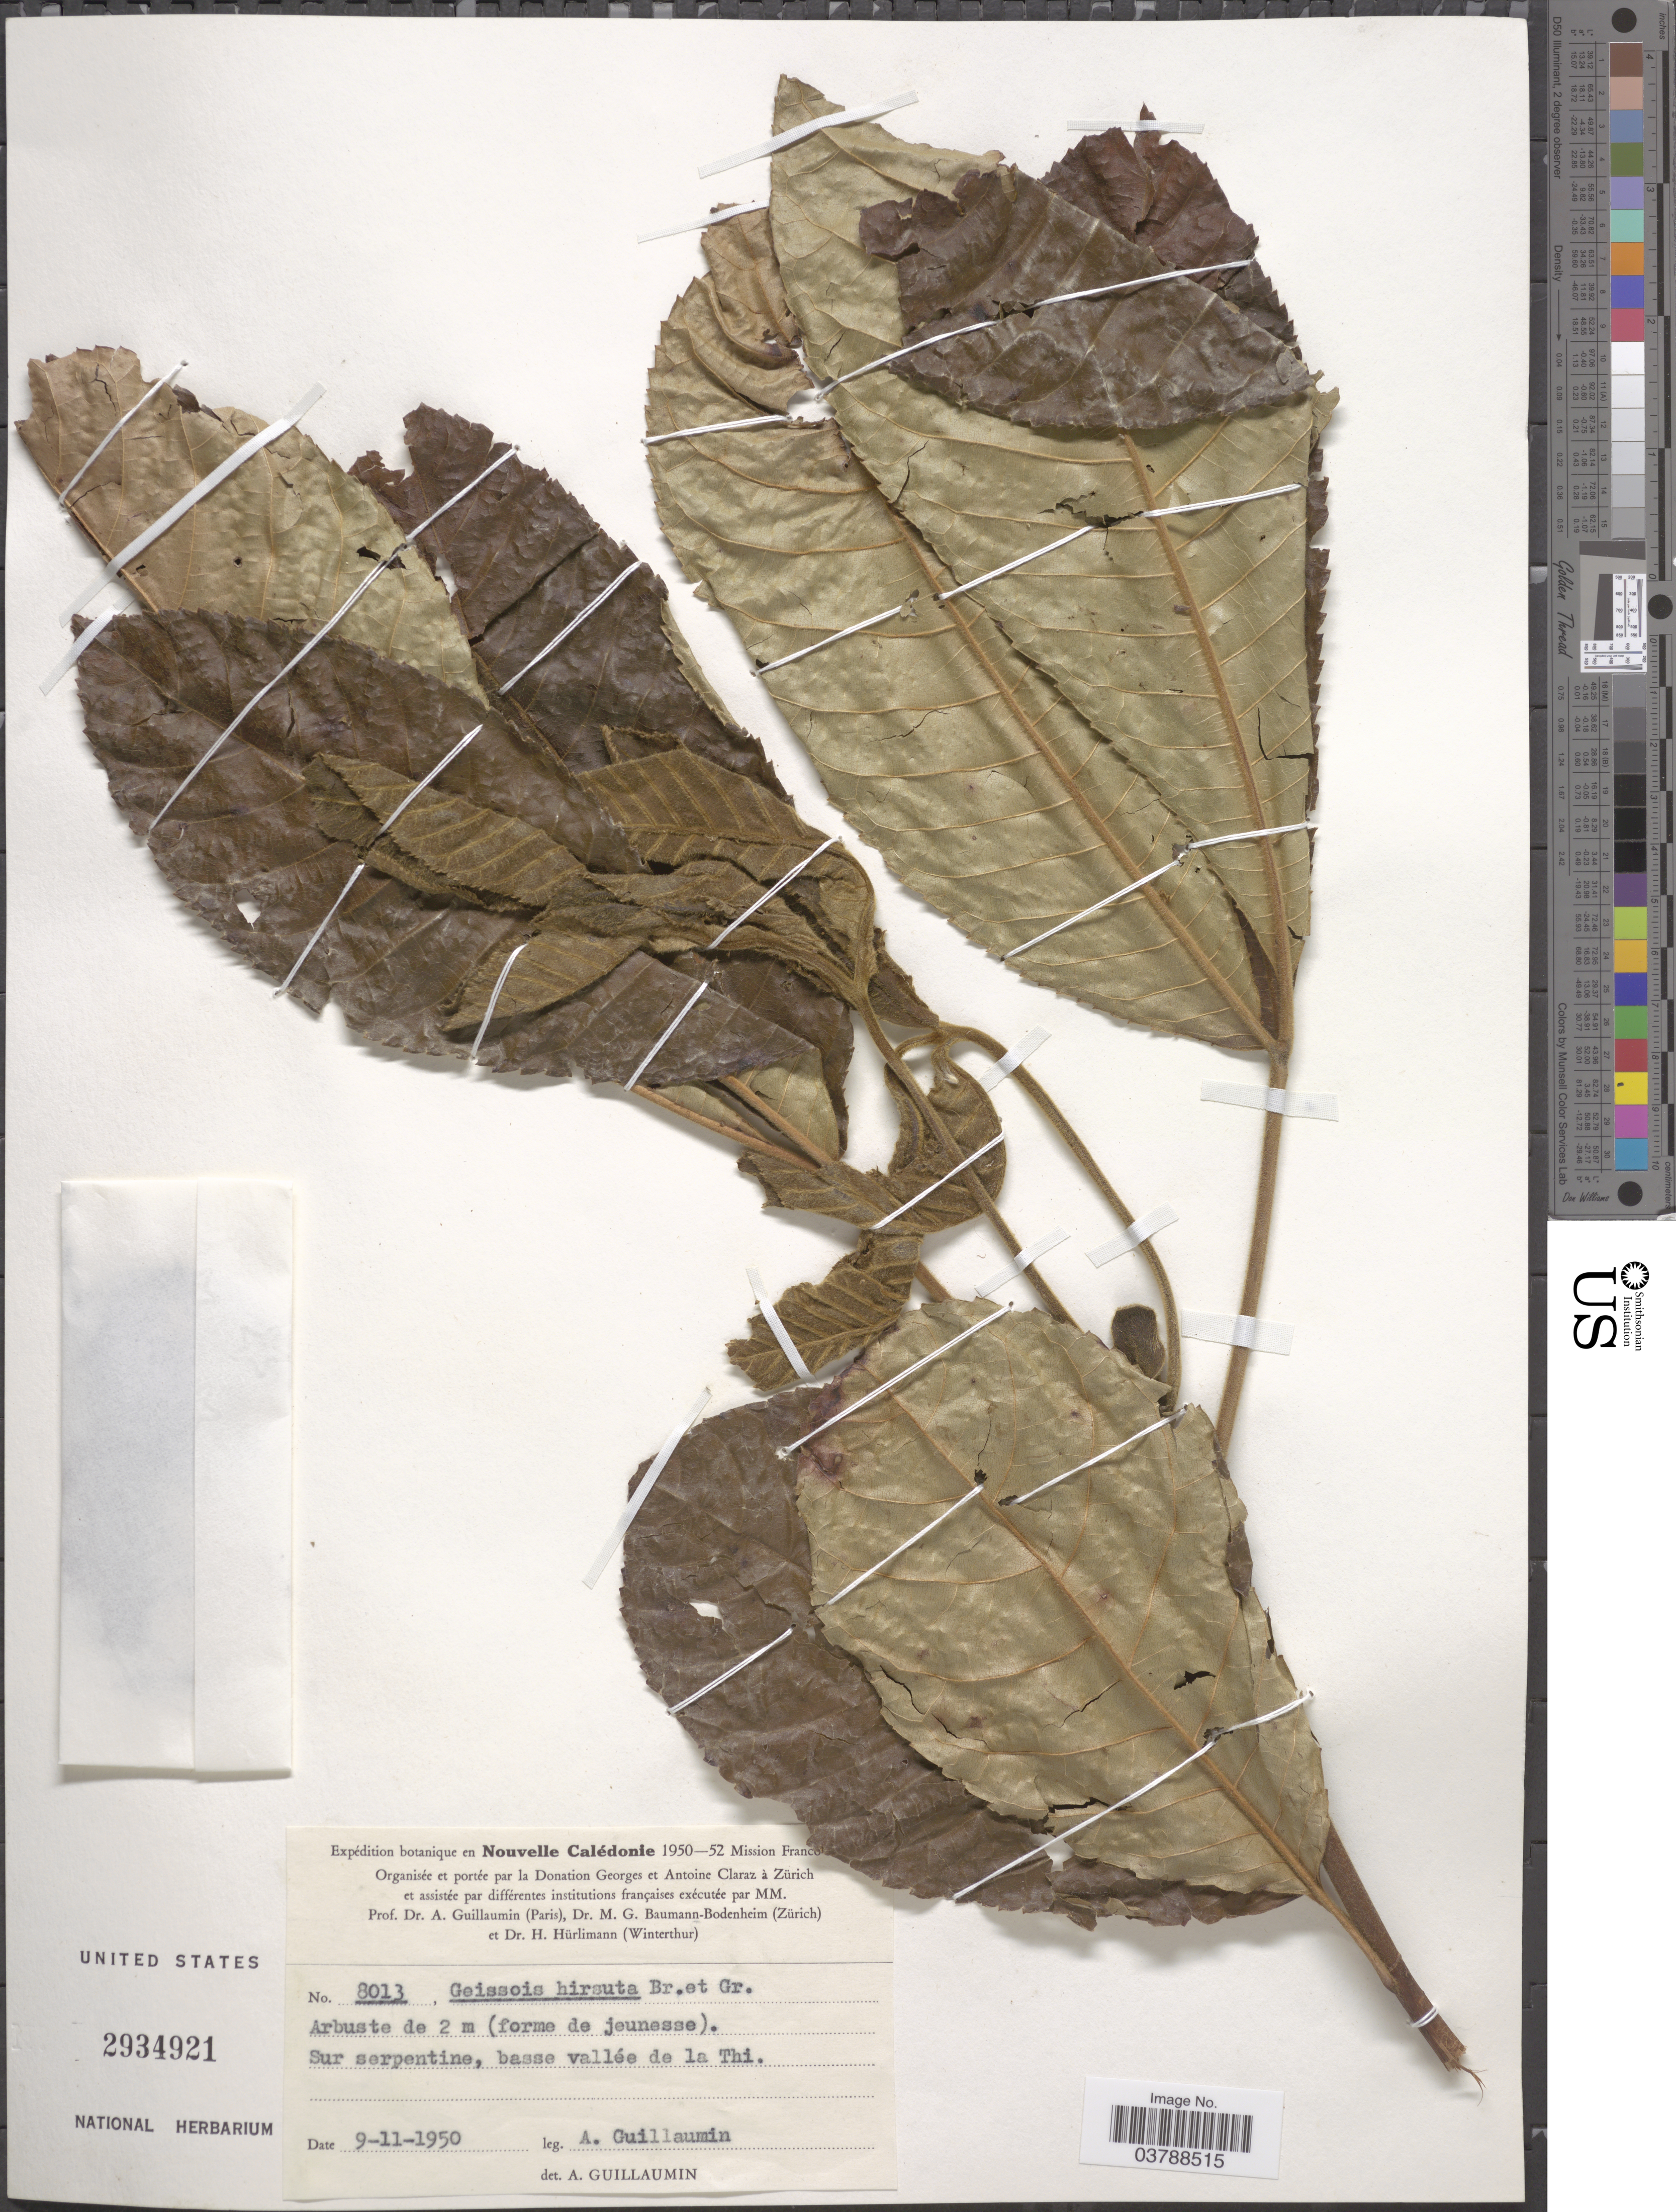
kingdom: Plantae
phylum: Tracheophyta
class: Magnoliopsida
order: Oxalidales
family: Cunoniaceae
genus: Geissois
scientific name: Geissois hirsuta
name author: Brongn. & Gris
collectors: A. Guillaumin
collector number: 8013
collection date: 1950-11-09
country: New Caledonia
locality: Nouvelle-Calédonie. Sur serpentine, basse vallée de la Thi.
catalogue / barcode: US 2934921